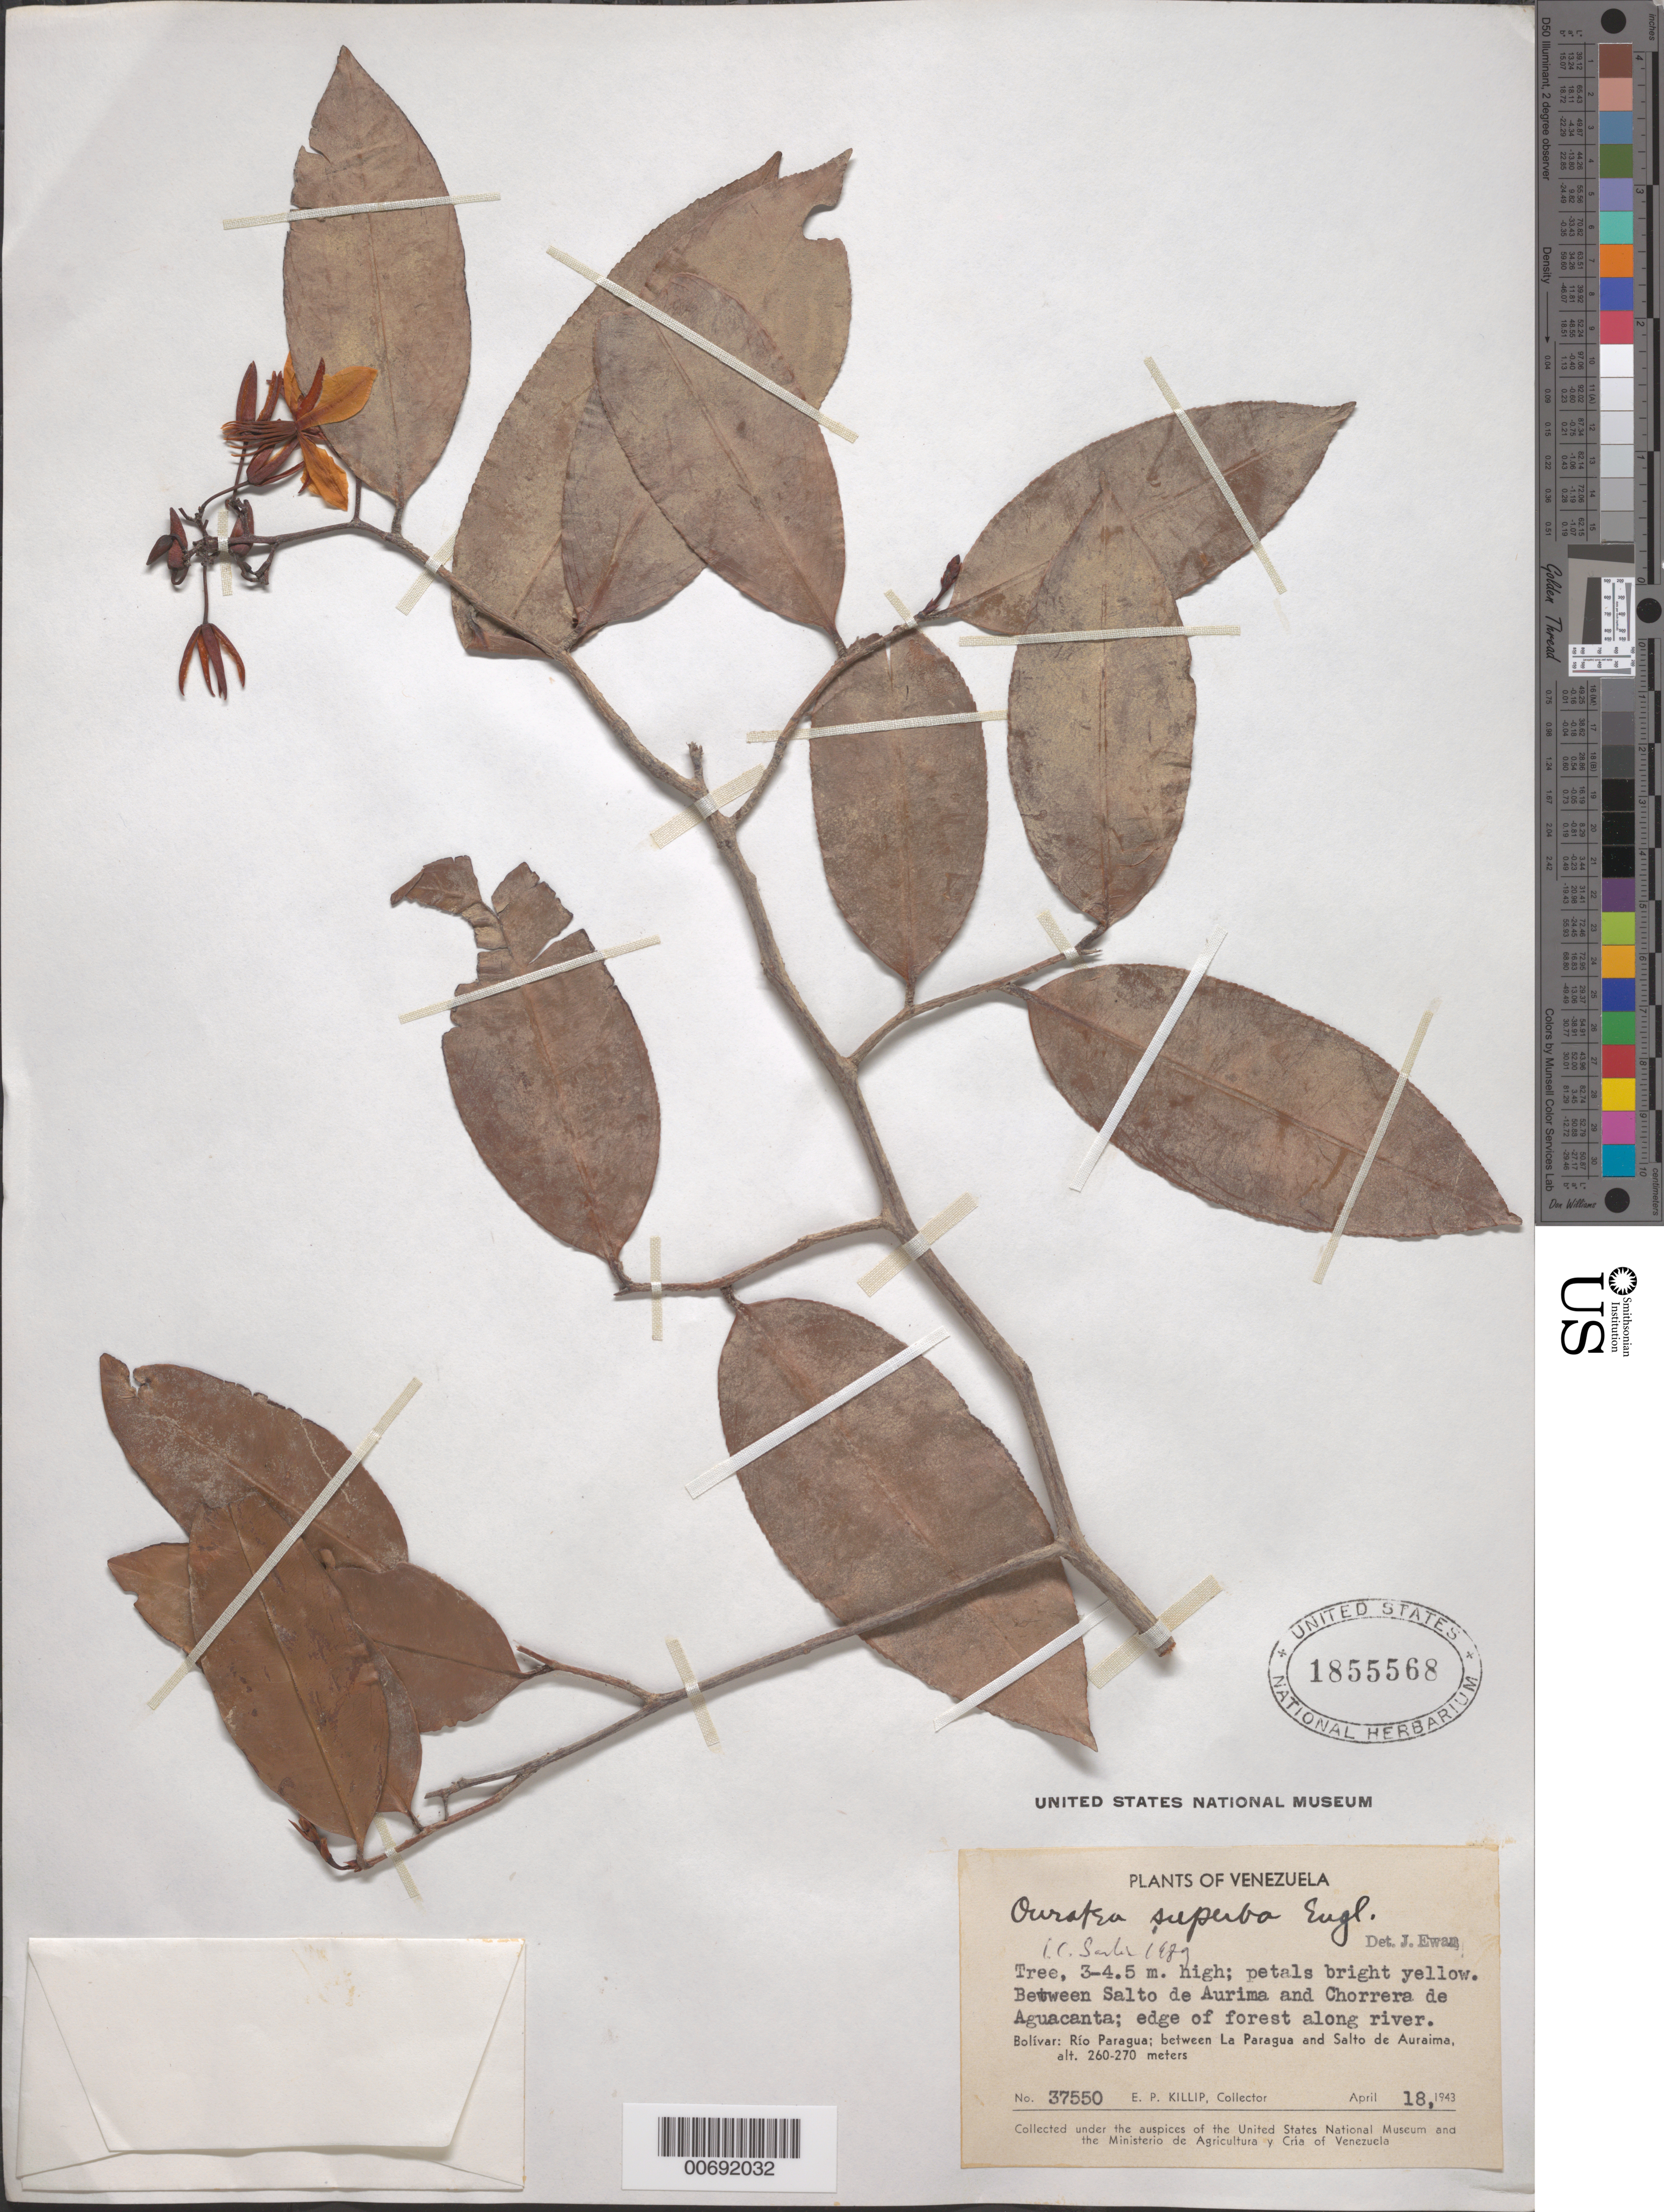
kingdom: Plantae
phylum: Tracheophyta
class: Magnoliopsida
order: Malpighiales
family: Ochnaceae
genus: Ouratea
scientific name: Ouratea superba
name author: Engl.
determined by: Sastre, C. H. L.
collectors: E. P. Killip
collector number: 37550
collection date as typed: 18-Apr-43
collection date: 1943-04-18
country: Venezuela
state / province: Bolívar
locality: Río Paragua, between Salto de Auraima and Chorrera de Aguacanta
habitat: Edge of forest, along river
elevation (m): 260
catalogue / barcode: US 1855568